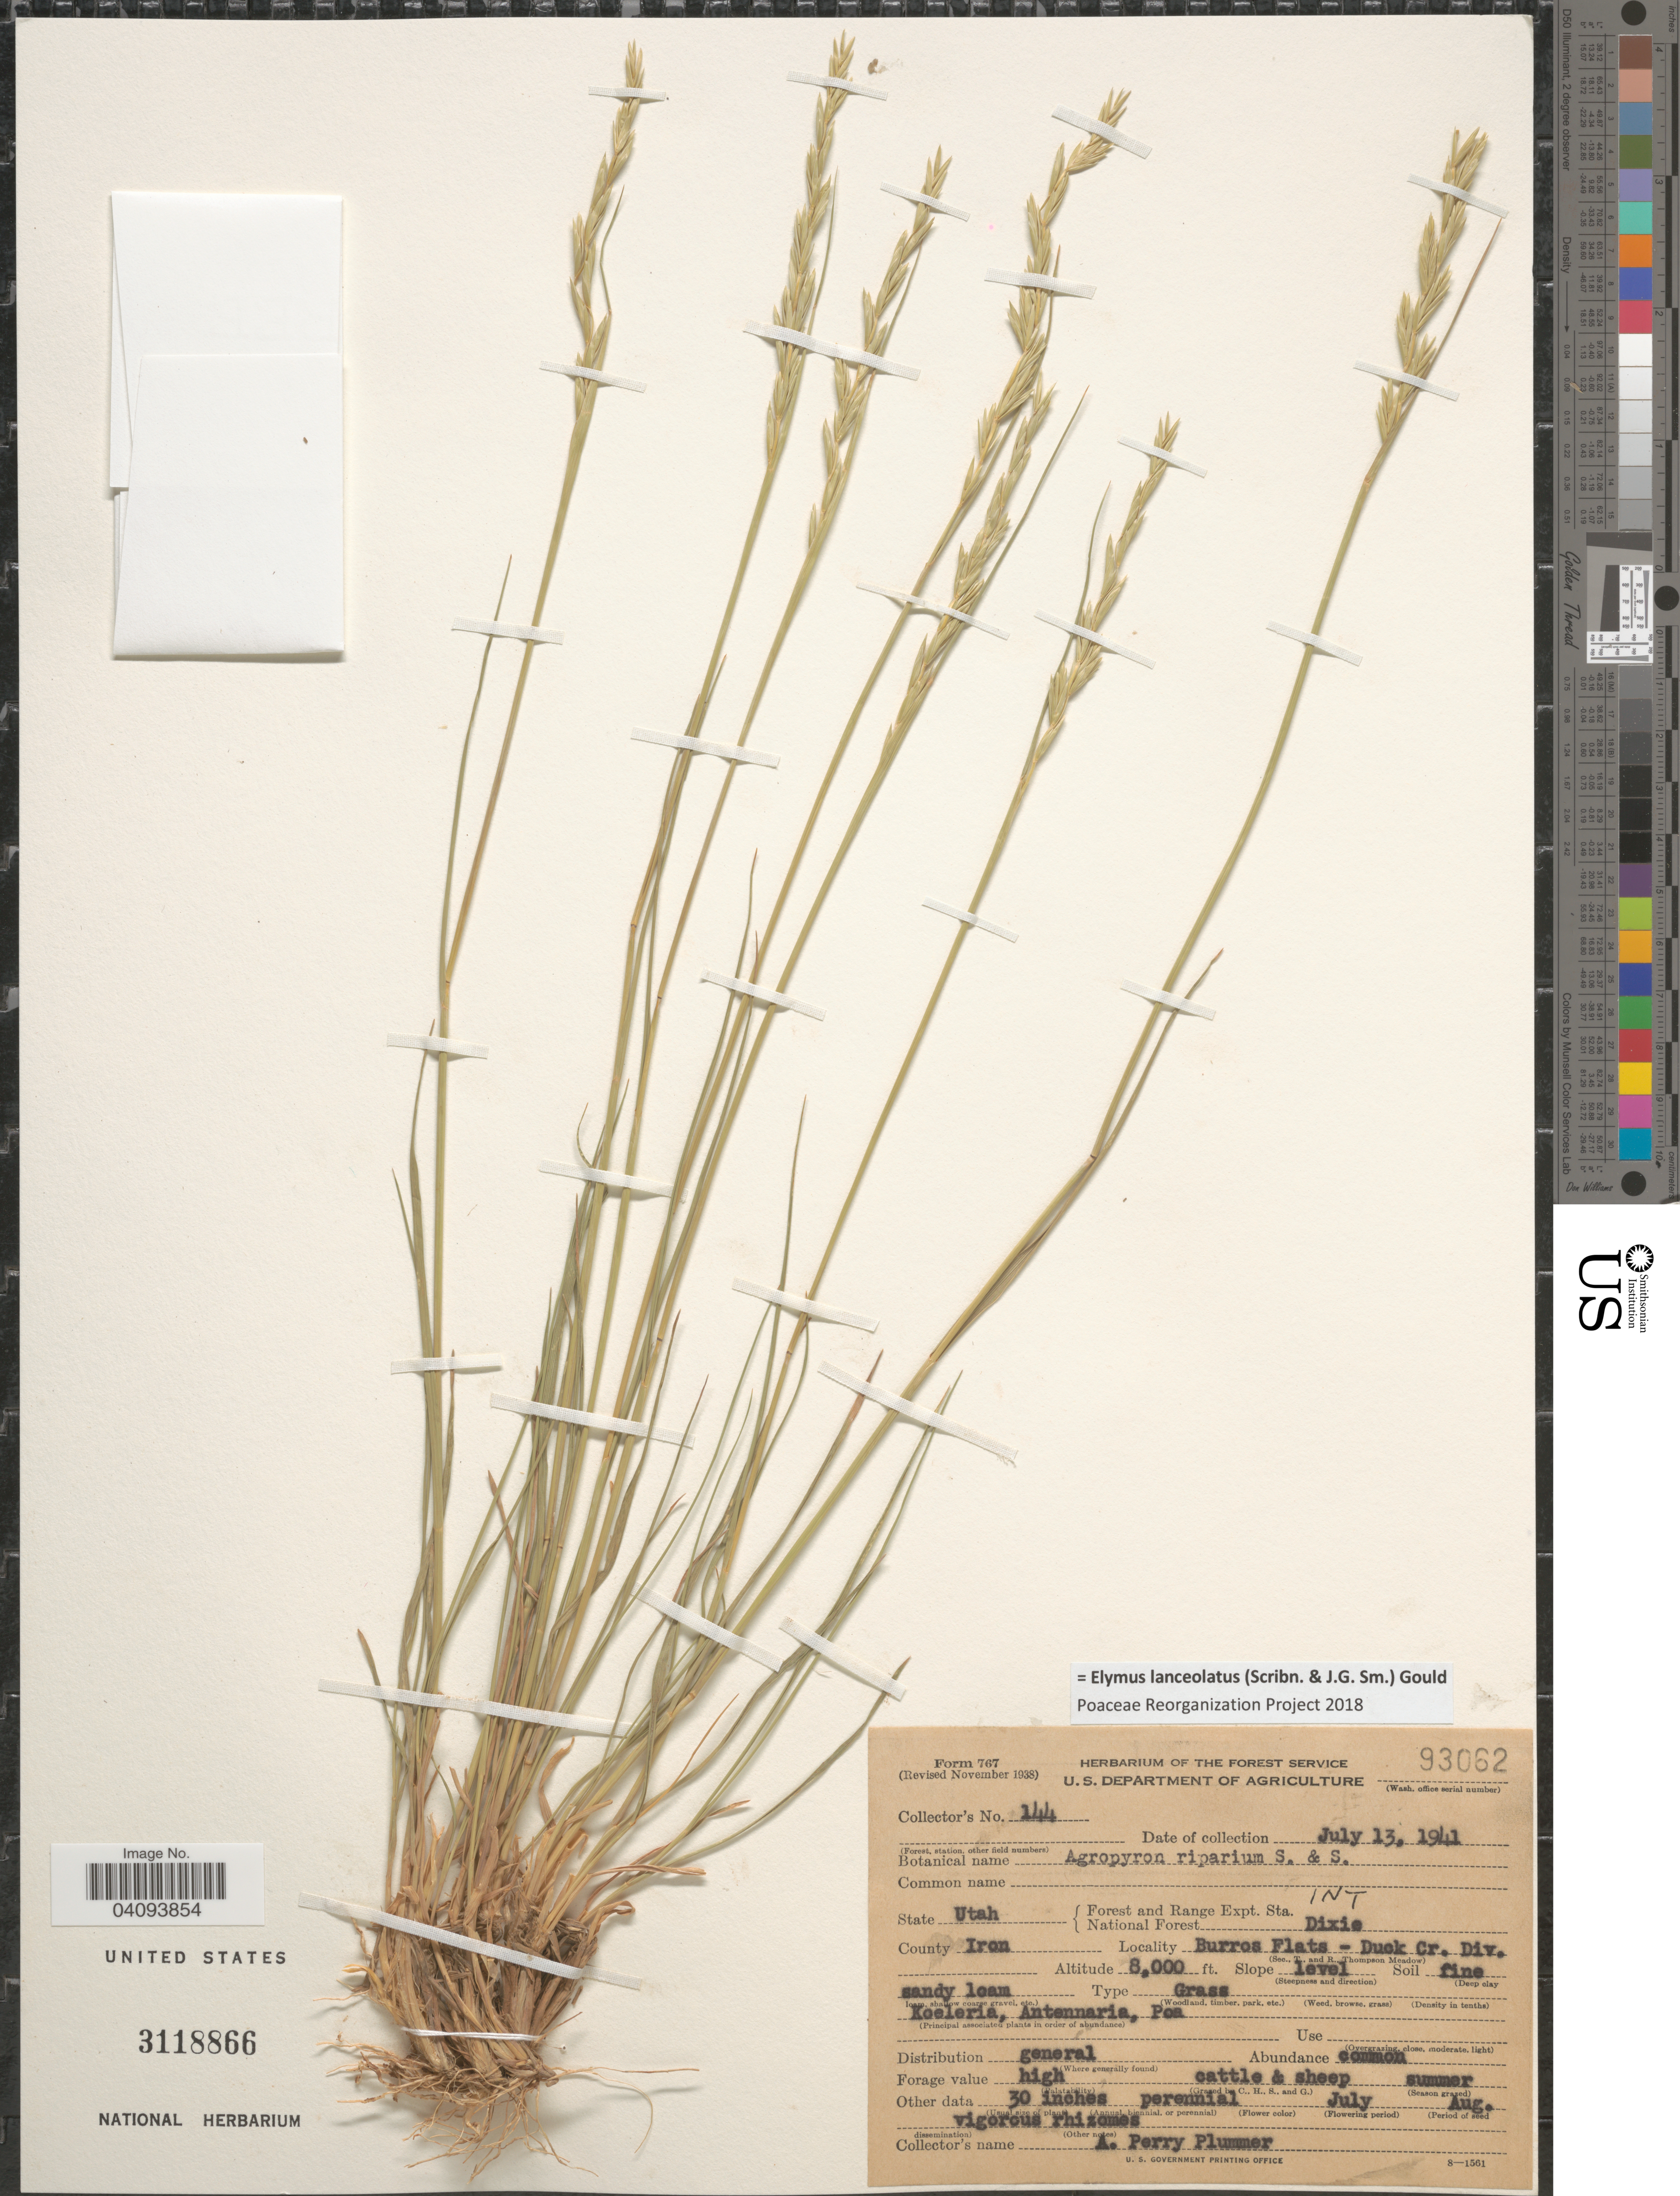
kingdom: Plantae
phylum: Tracheophyta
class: Liliopsida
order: Poales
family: Poaceae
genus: Elymus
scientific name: Elymus lanceolatus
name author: (Scribn. & J.G. Sm.) Gould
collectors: A. Plummer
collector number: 144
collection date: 1941-07-13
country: United States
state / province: Utah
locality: Forest and Range Expt. Sta. National Forest INT Dixie. County Iron. Burros Flats - Duck Cr. Div.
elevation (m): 2438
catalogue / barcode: US 3118866